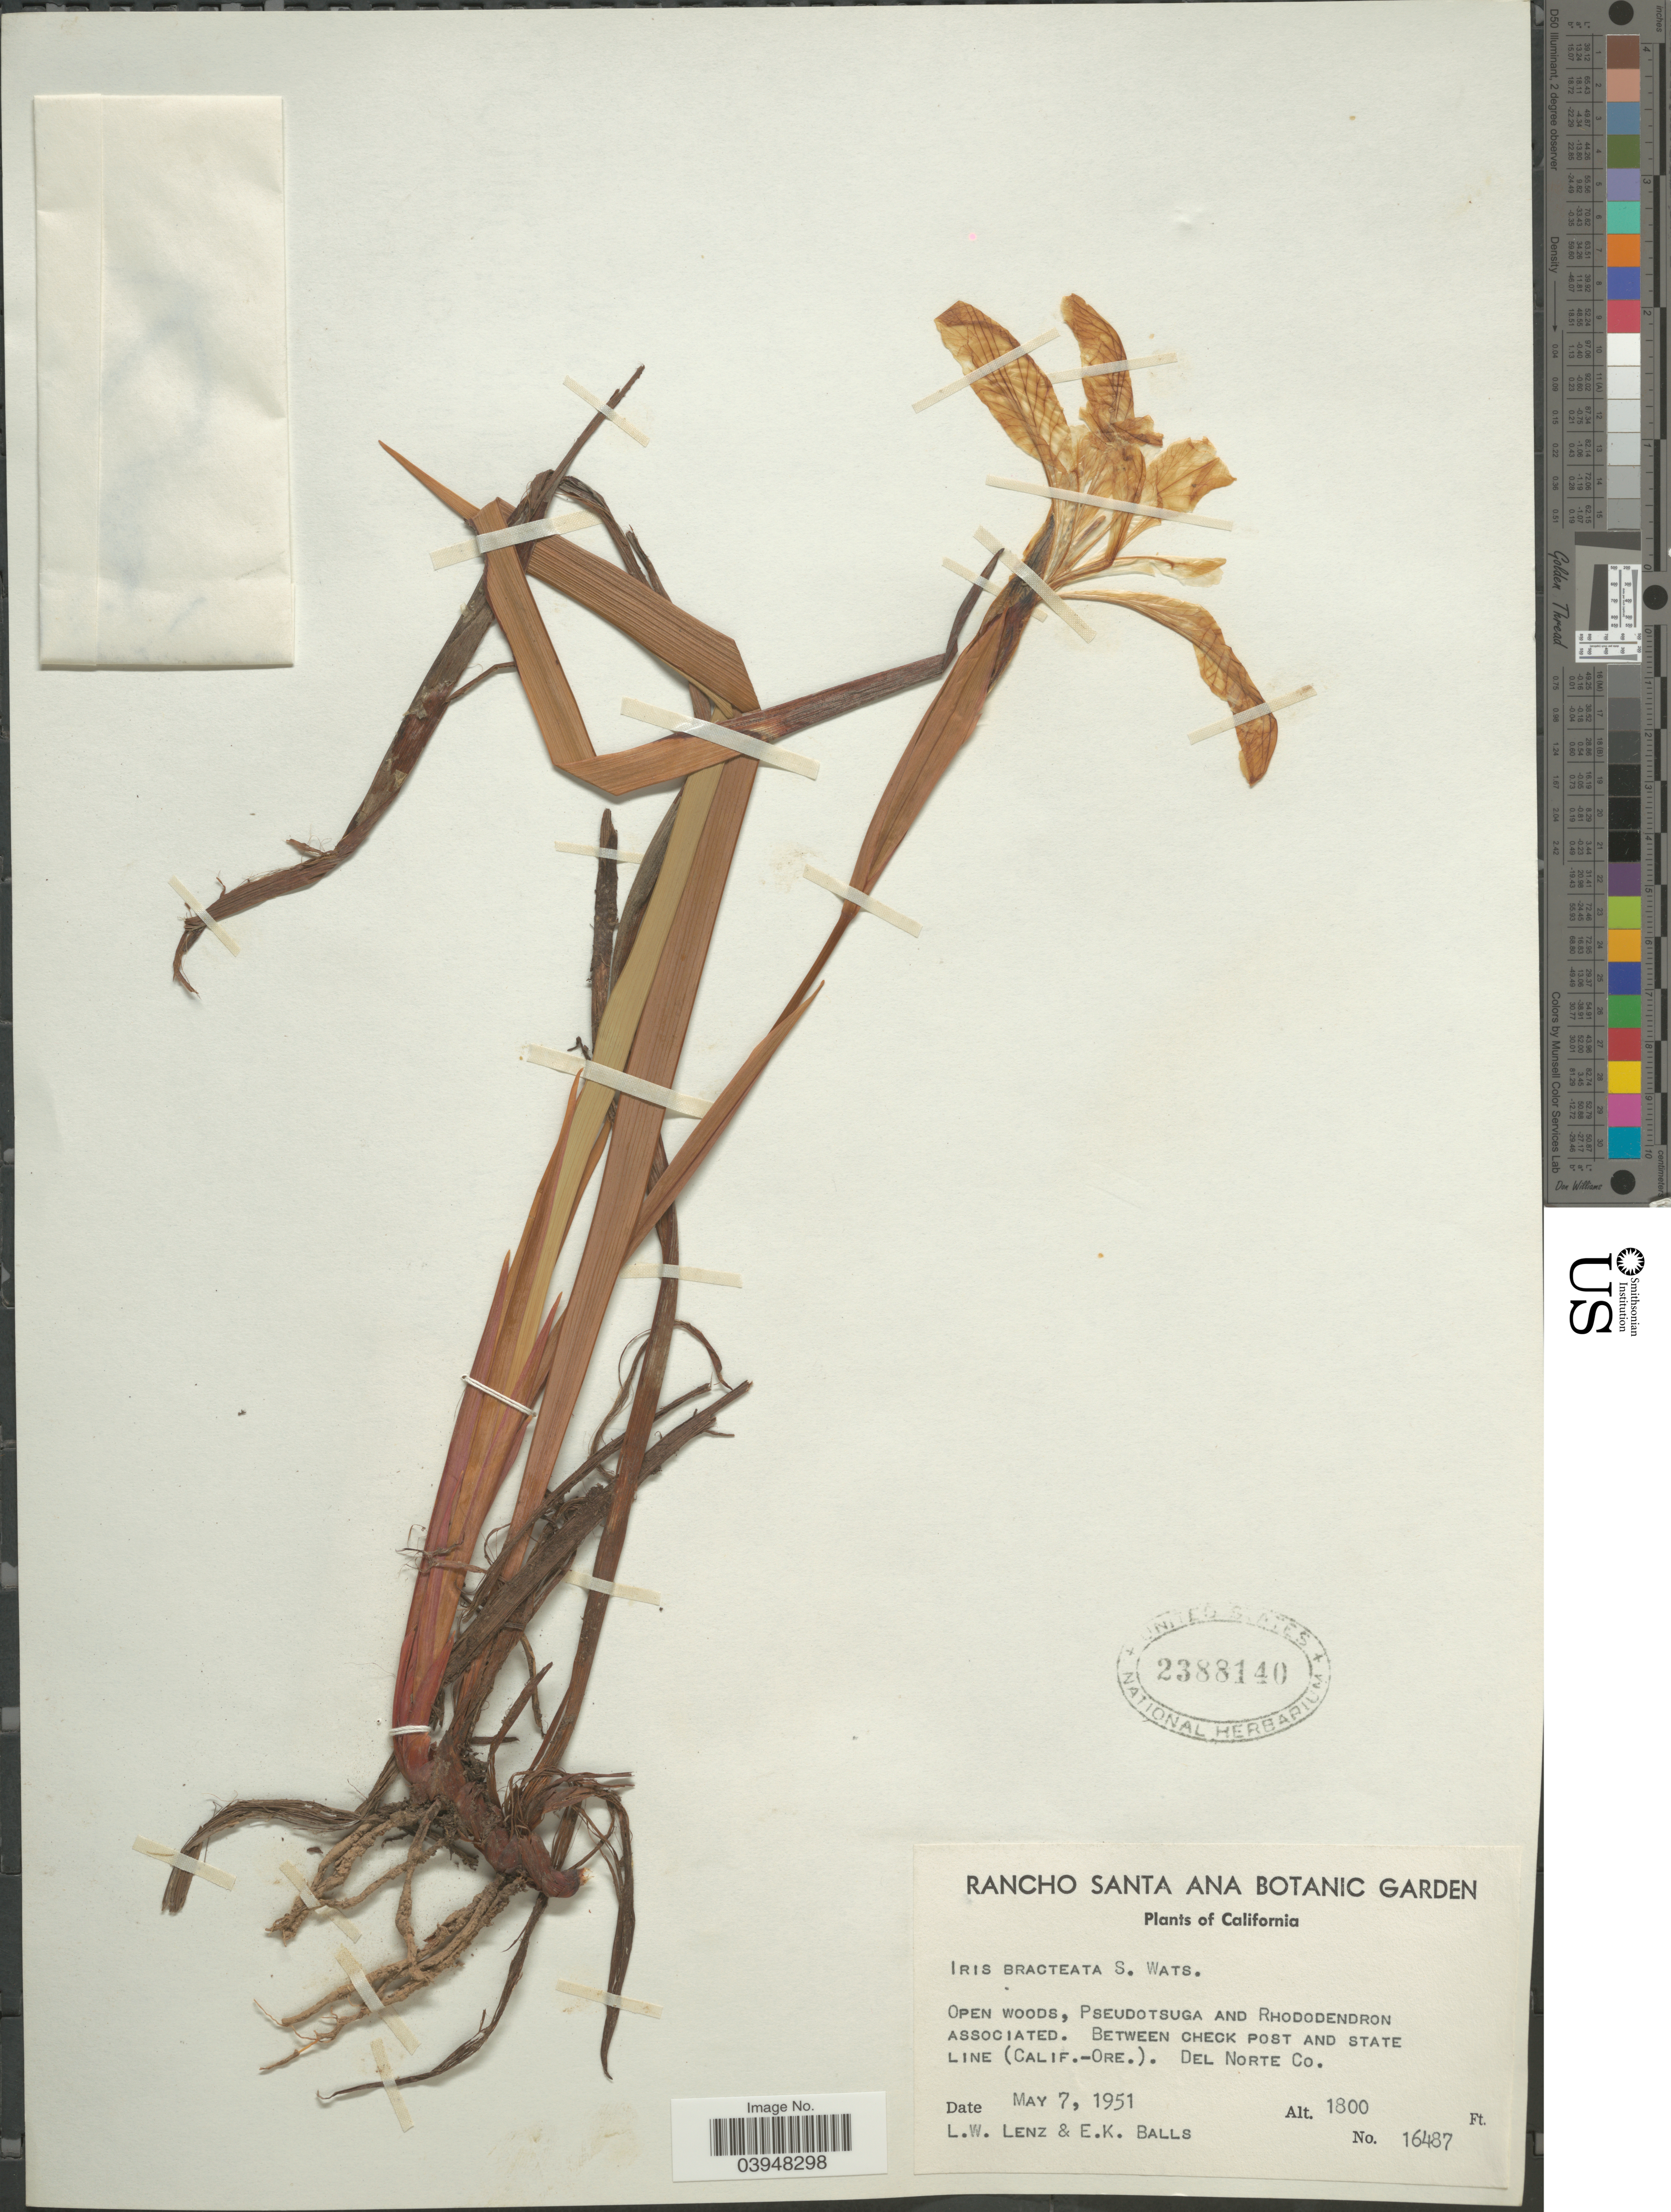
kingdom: Plantae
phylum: Tracheophyta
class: Liliopsida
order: Asparagales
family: Iridaceae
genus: Iris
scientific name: Iris bracteata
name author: S. Watson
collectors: L. Lenz & E. K. Balls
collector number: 16487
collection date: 1951-05-07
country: United States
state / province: California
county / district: Del Norte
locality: Between check post and state line (Calif.-Ore.). Del Norte Co.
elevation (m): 549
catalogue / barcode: US 2388140